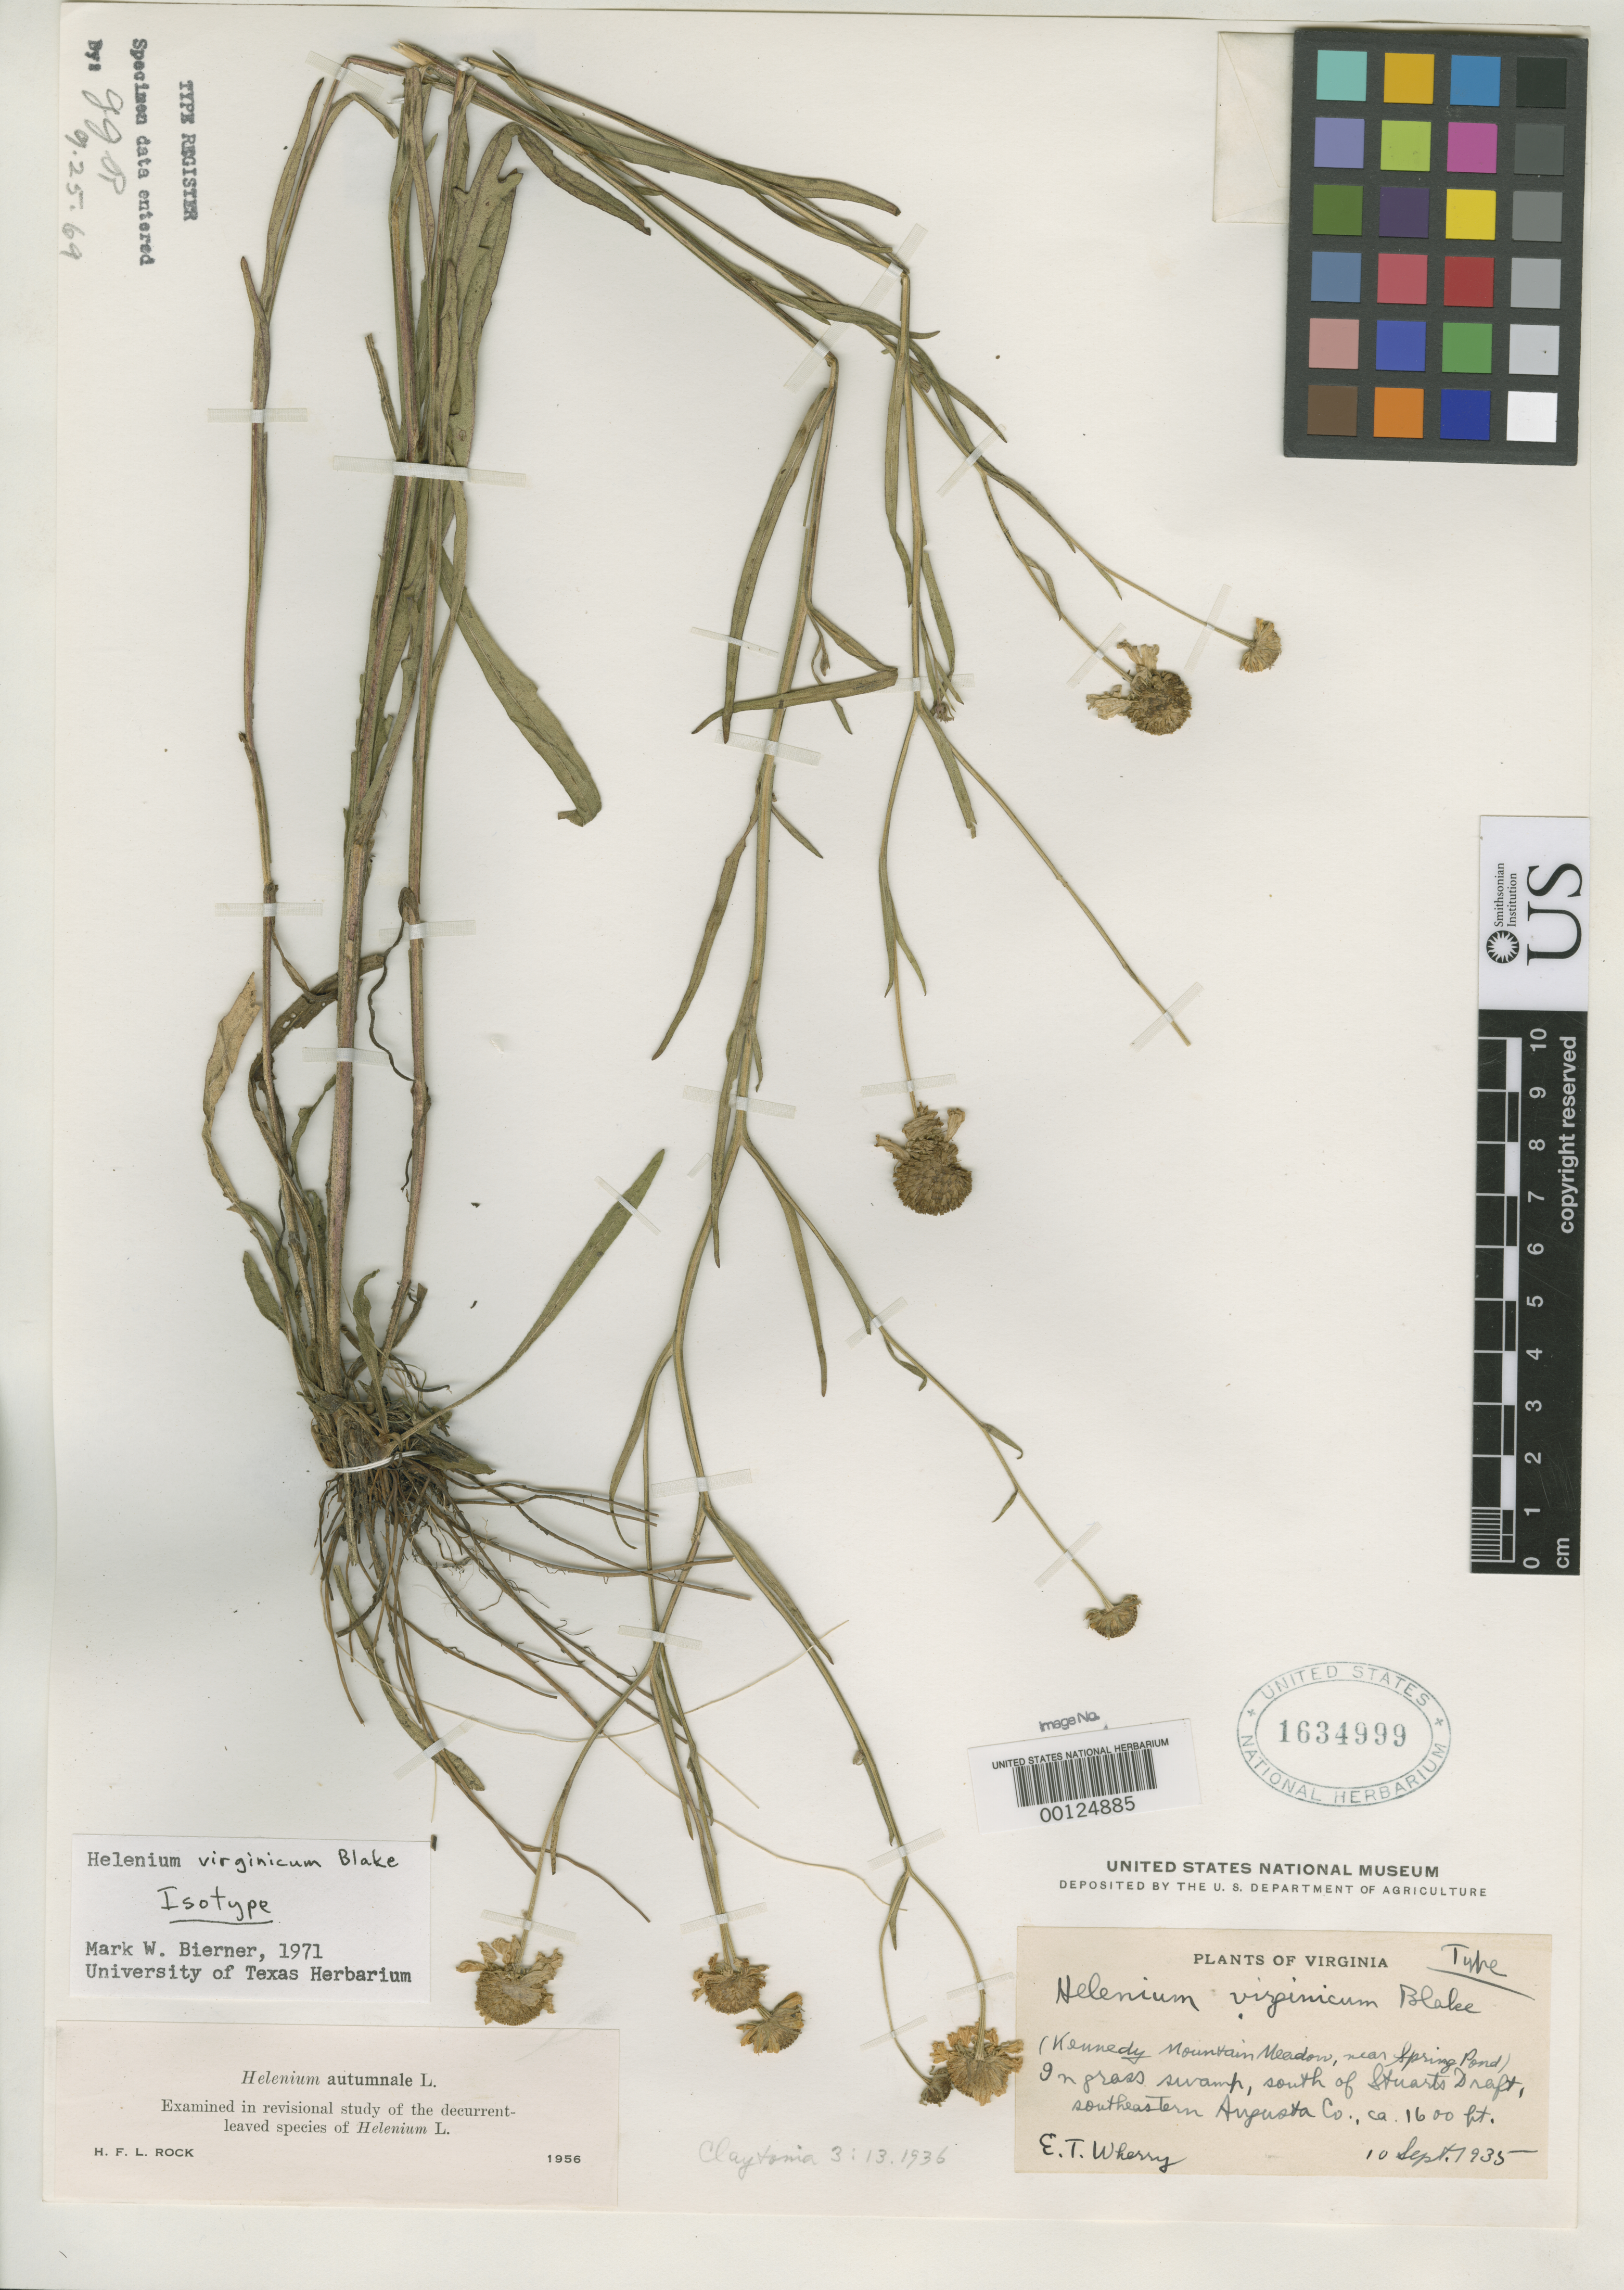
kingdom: Plantae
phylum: Tracheophyta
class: Magnoliopsida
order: Asterales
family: Asteraceae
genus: Helenium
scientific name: Helenium virginicum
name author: S.F. Blake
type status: Isotype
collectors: E. T. Wherry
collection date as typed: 10 Sep 1935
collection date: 1935-09-10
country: United States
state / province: Virginia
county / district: Augusta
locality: Stuarts Draft.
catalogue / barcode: US 1634999